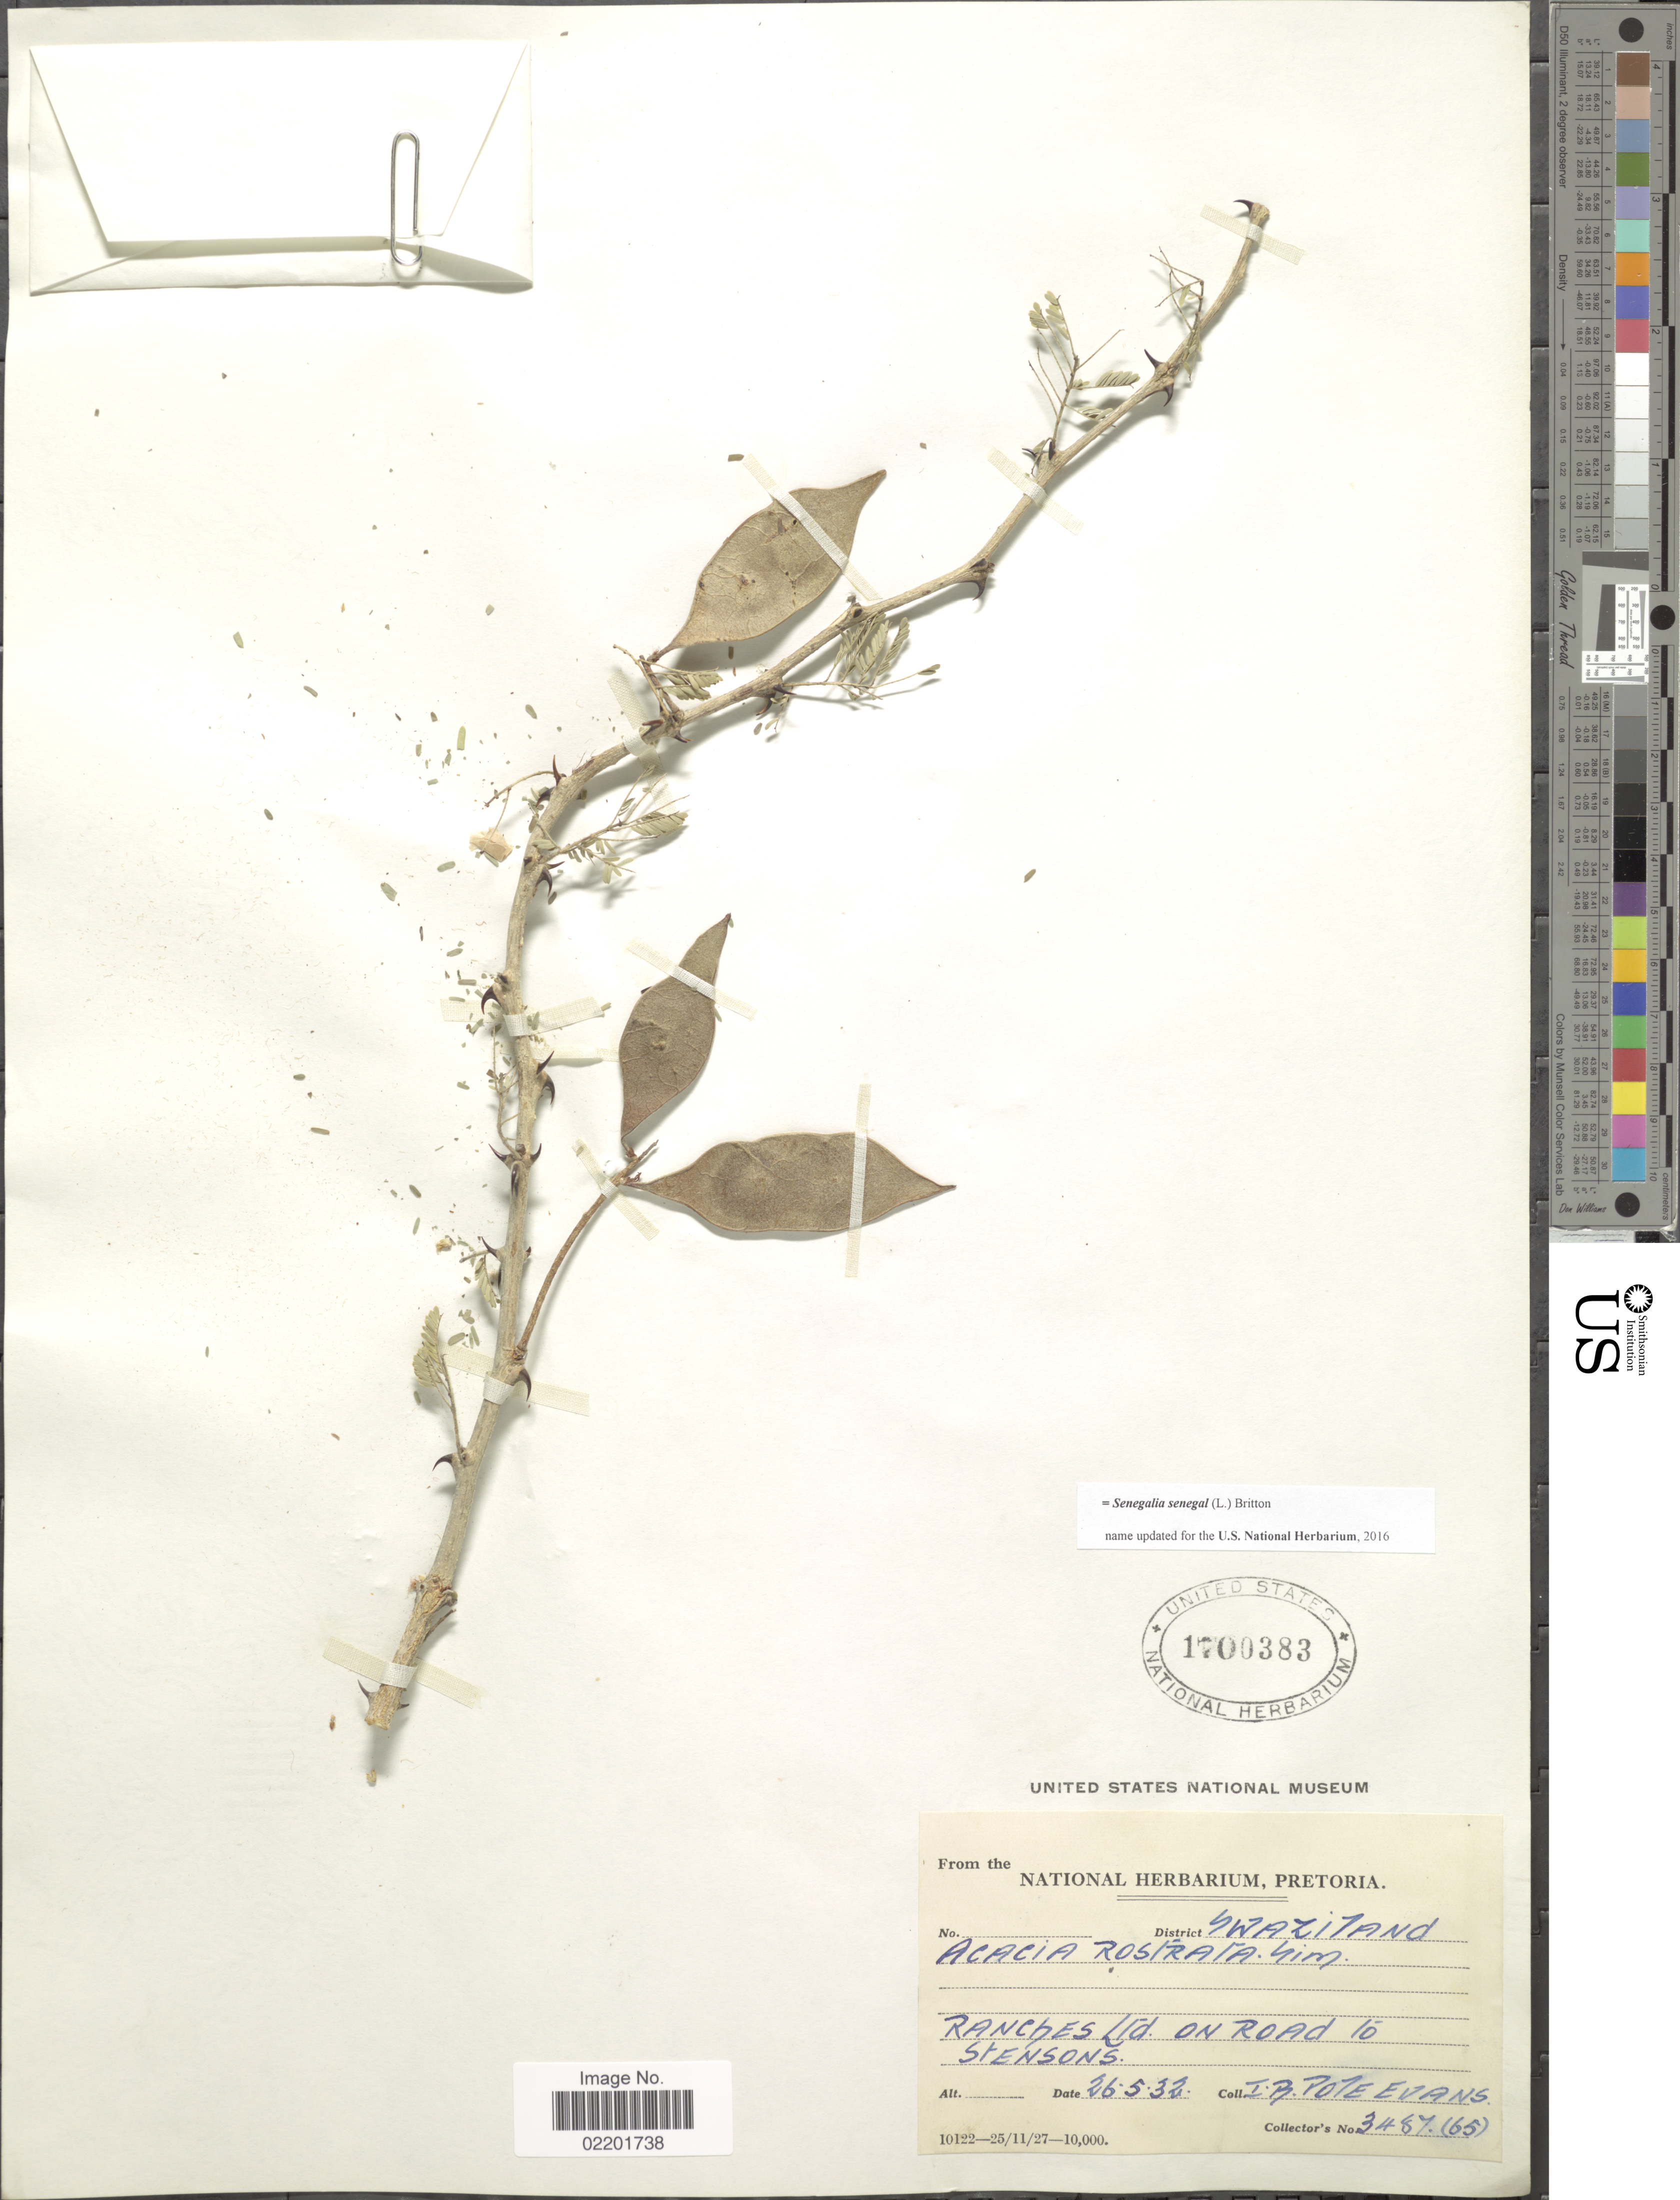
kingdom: Plantae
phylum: Tracheophyta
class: Magnoliopsida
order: Fabales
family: Fabaceae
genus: Senegalia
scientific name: Senegalia senegal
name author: (L.) Britton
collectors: I. B. Pole-Evans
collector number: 3487/65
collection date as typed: Transcribed d/m/y: 26/5/32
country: Eswatini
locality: Ranches Ltd, on road to Stensons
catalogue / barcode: US 1700383